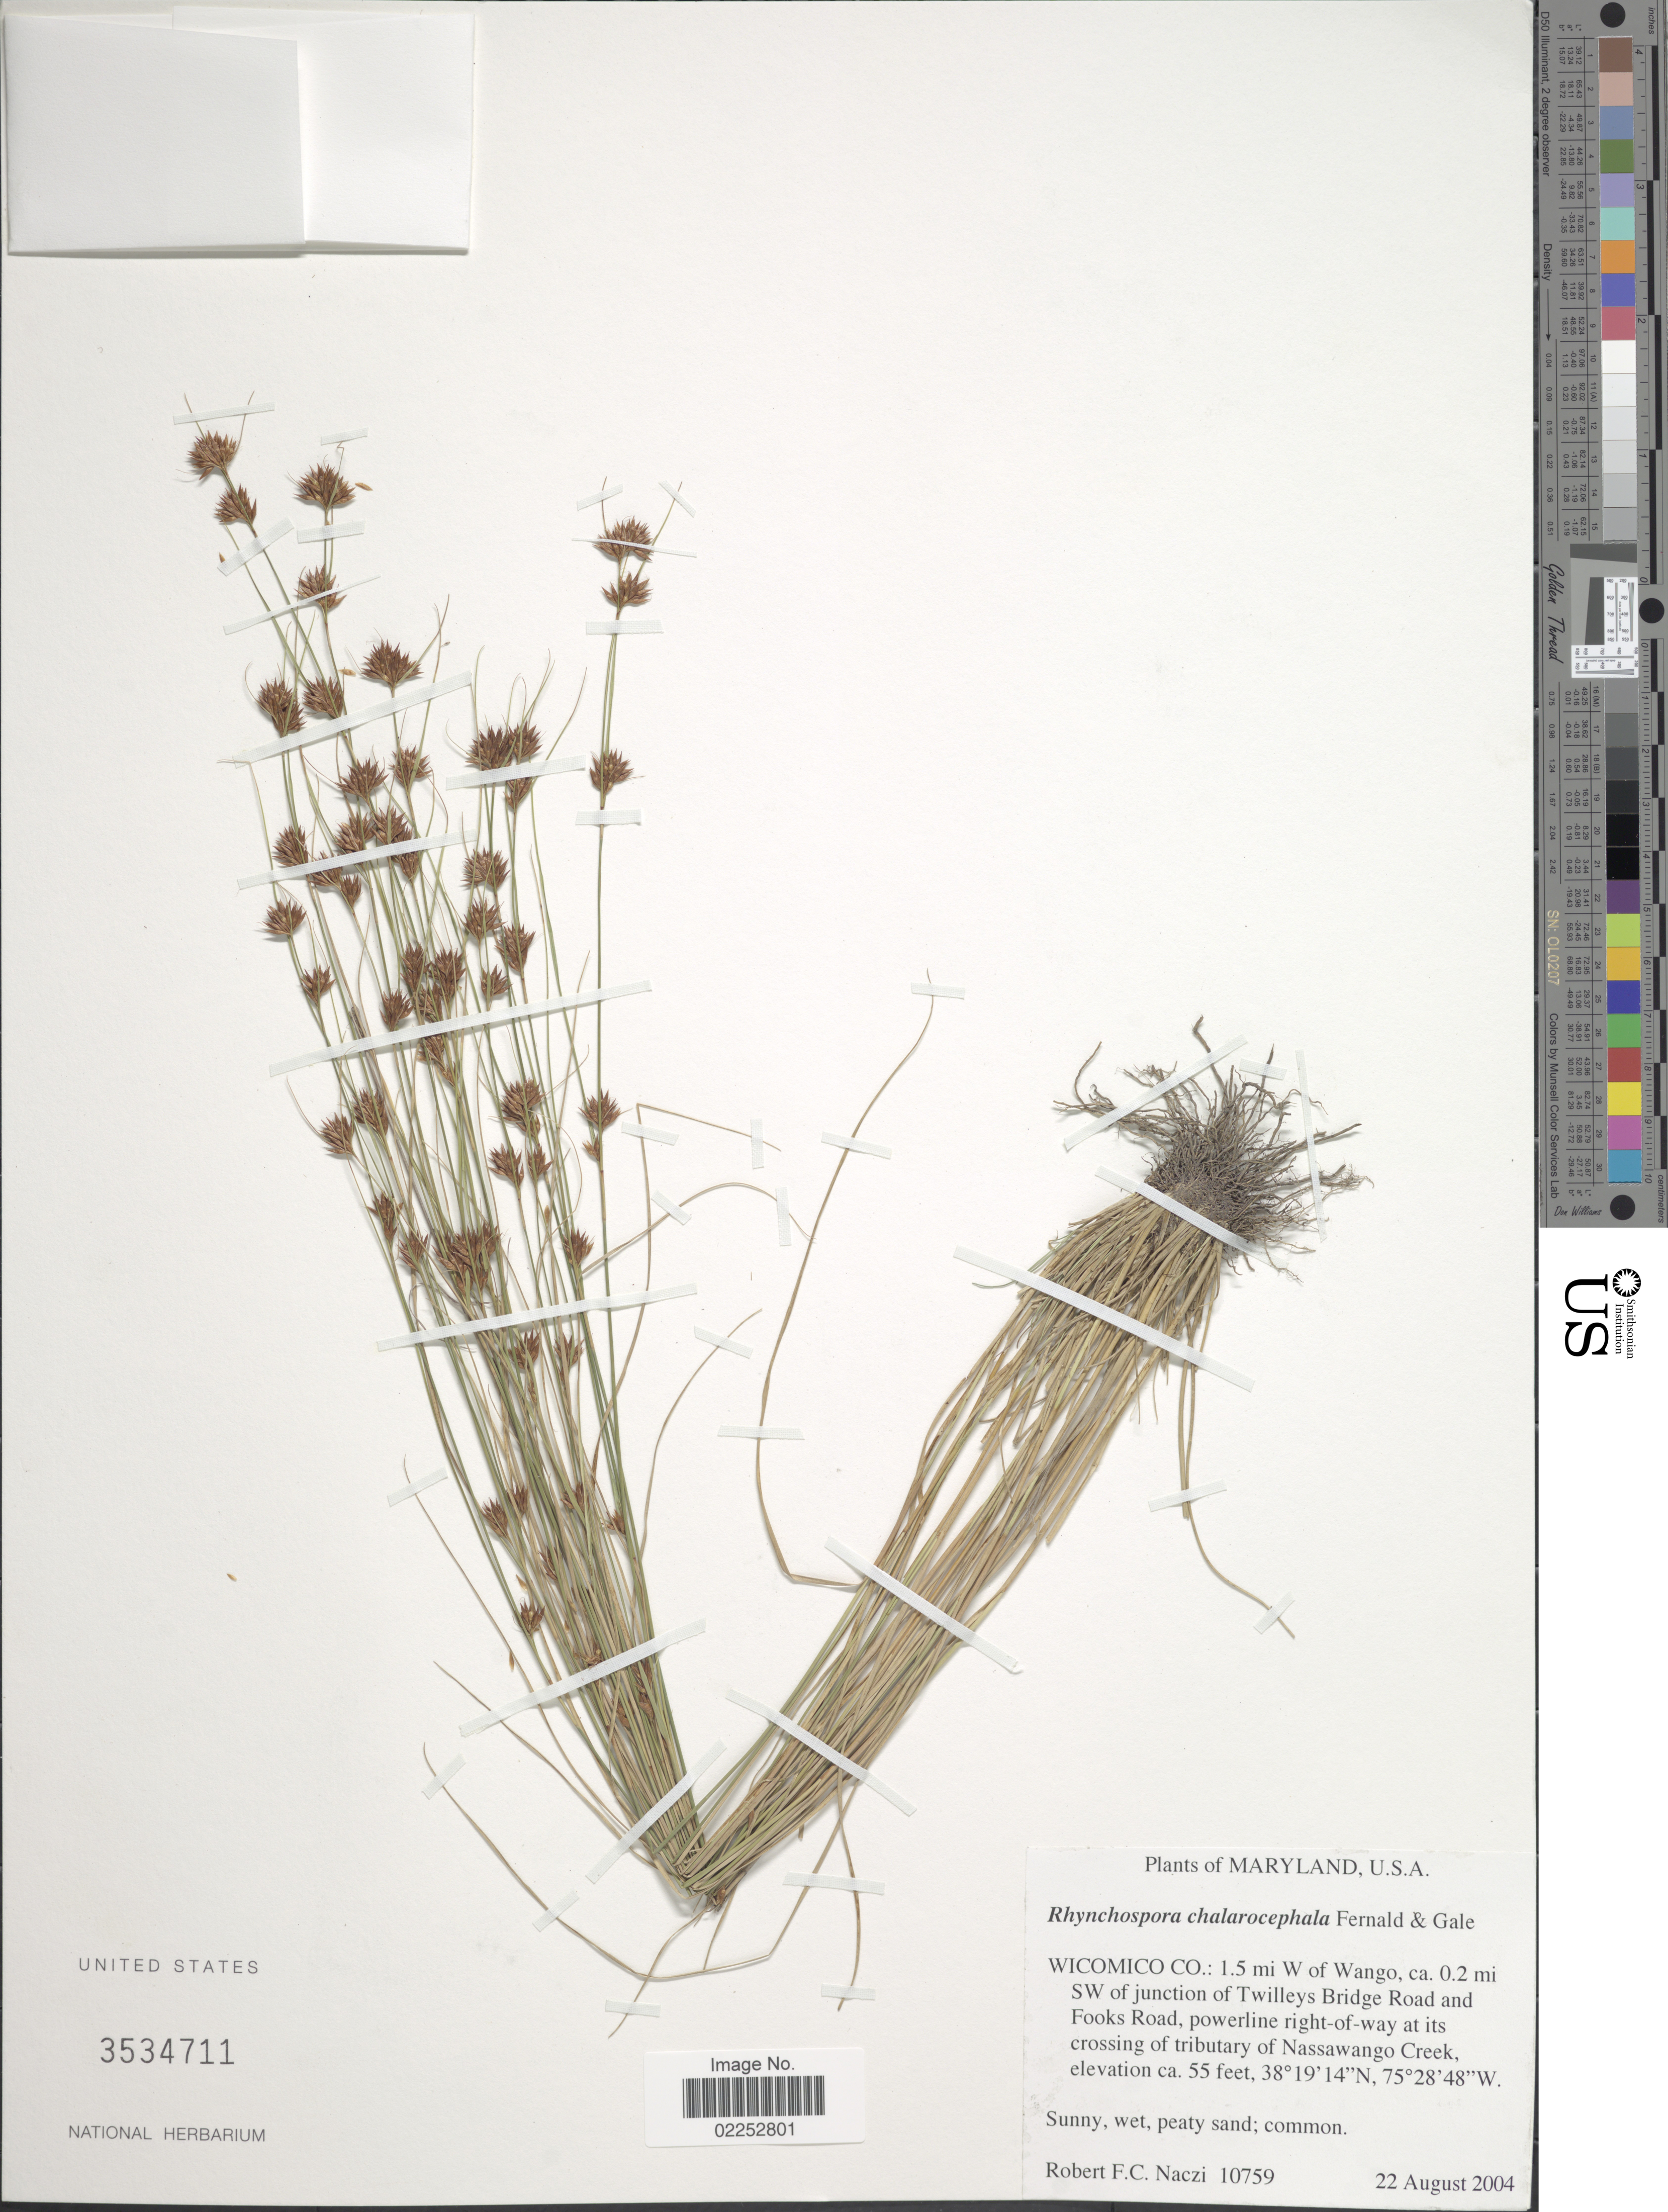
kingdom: Plantae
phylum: Tracheophyta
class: Liliopsida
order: Poales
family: Cyperaceae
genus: Rhynchospora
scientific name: Rhynchospora chalarocephala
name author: Fernald & Gale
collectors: R. F. C. Naczi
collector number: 10759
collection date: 2004-08-22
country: United States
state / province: Maryland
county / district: Wicomico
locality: Wicomico Co.: 1.5 mi W of Wango, ca. 0.2 mi SW of junction of Twilleys Bridge Road and Fooks Road, powerline right-of-way at its crossing of tributary of Nassawango Creek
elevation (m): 17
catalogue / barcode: US 3534711